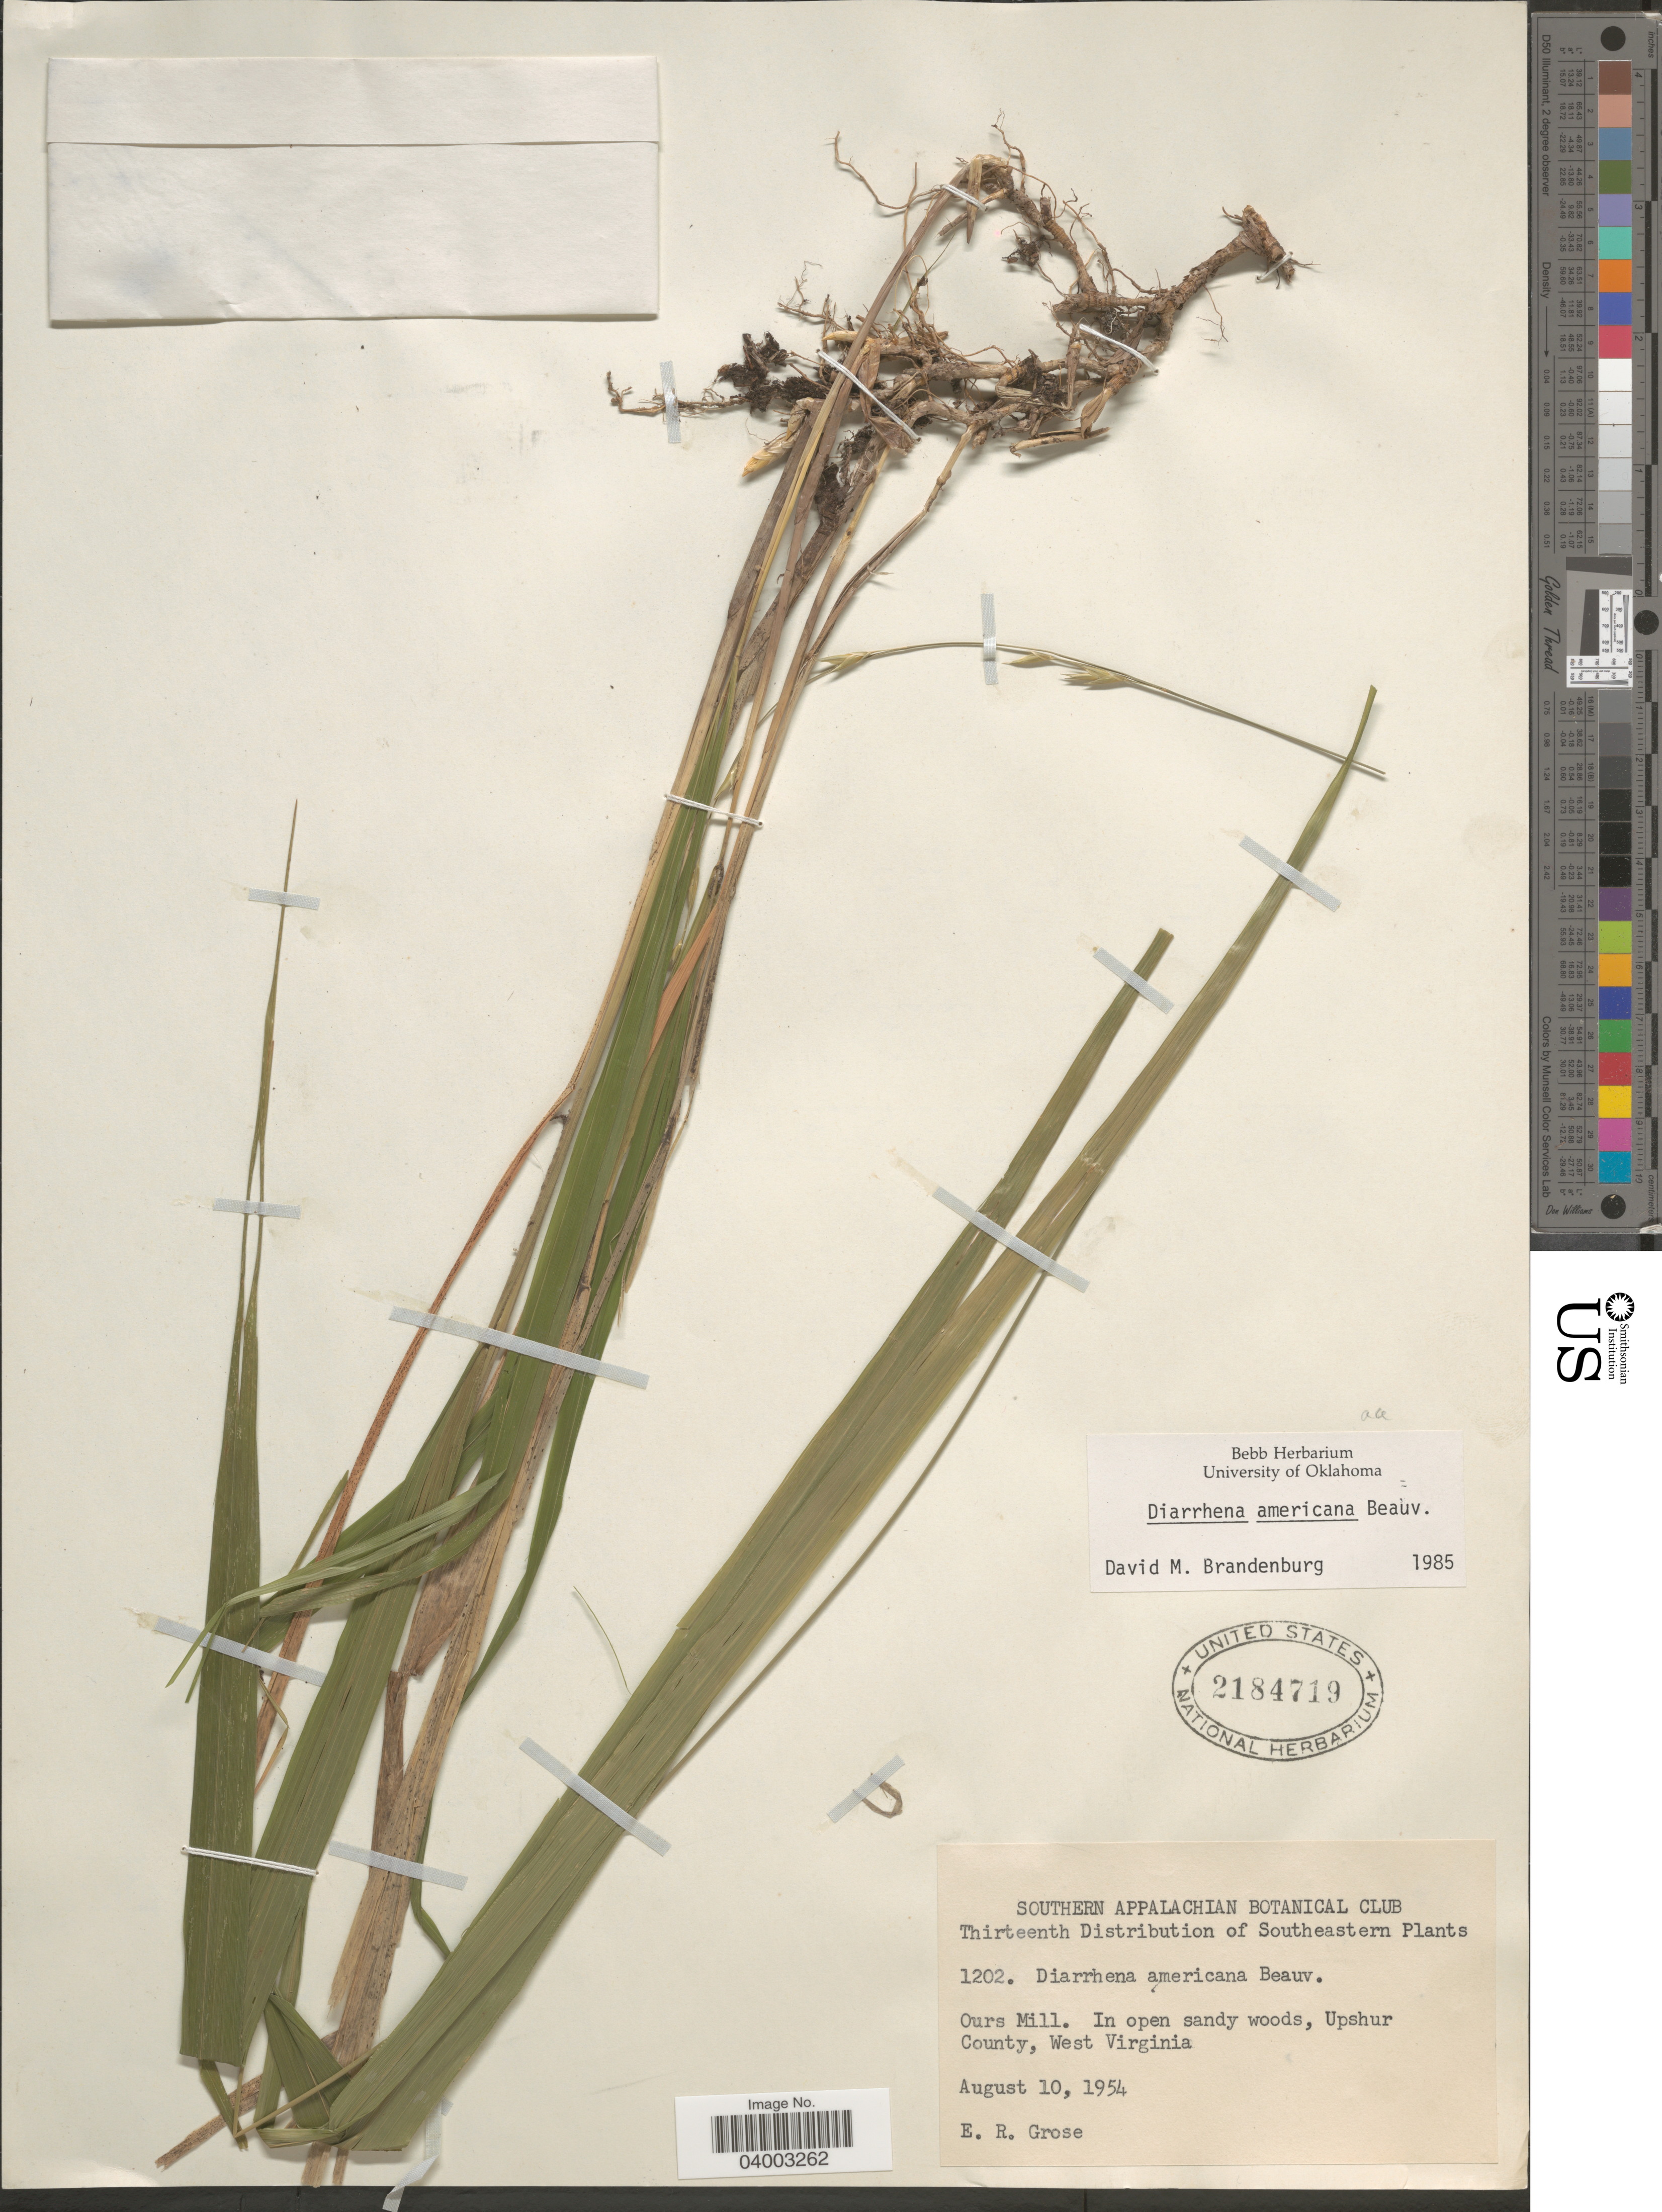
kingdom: Plantae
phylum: Tracheophyta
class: Liliopsida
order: Poales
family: Poaceae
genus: Diarrhena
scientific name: Diarrhena americana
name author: P. Beauv.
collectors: E. Grose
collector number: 1202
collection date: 1954-08-10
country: United States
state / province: West Virginia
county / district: Upshur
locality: Southeastern. Ours Mill. In open sandy woods, Upshur County.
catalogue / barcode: US 2184719